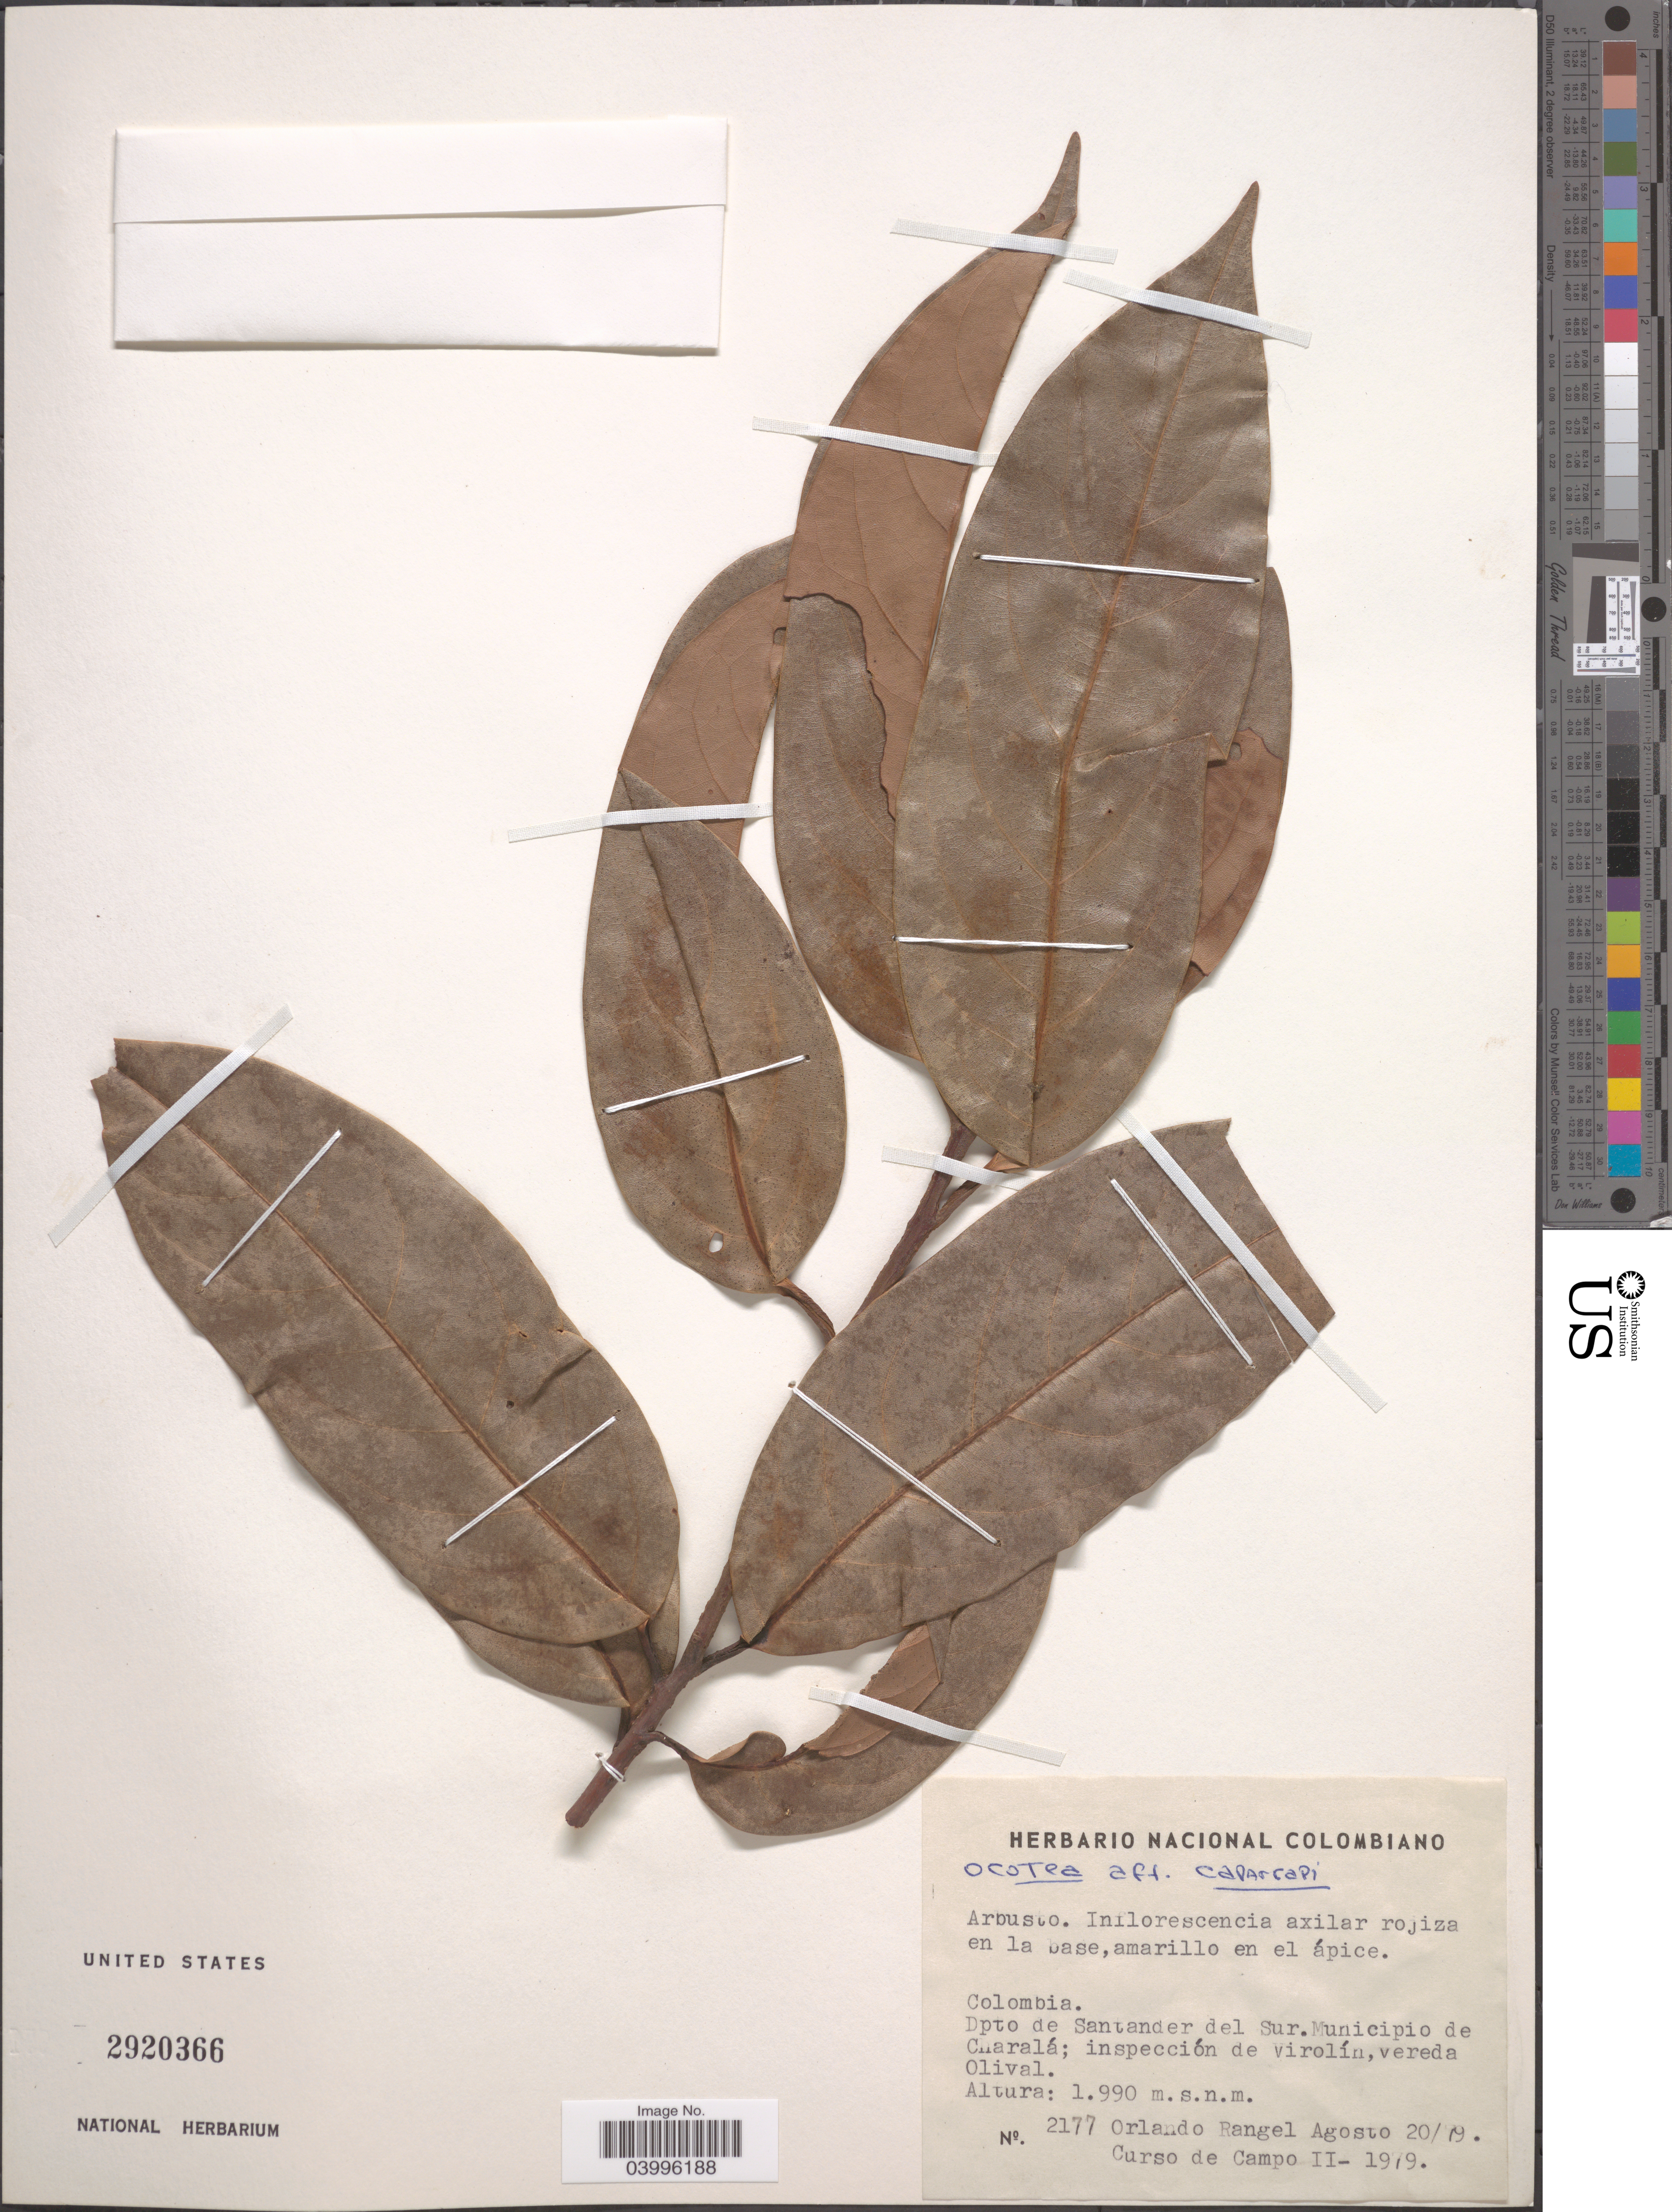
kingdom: Plantae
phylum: Tracheophyta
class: Magnoliopsida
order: Laurales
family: Lauraceae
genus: Ocotea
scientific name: Ocotea caparrapi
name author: Dugand G.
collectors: O. Rangel & Curso de Campo 2-1979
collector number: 2177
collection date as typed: Transcribed d/m/y: 20/8/79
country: Colombia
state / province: Santander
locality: Dpto de Santander del Sur.Municipio de Charalá; inspección de Virolín, vereda Olival.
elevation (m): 1990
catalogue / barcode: US 2920366